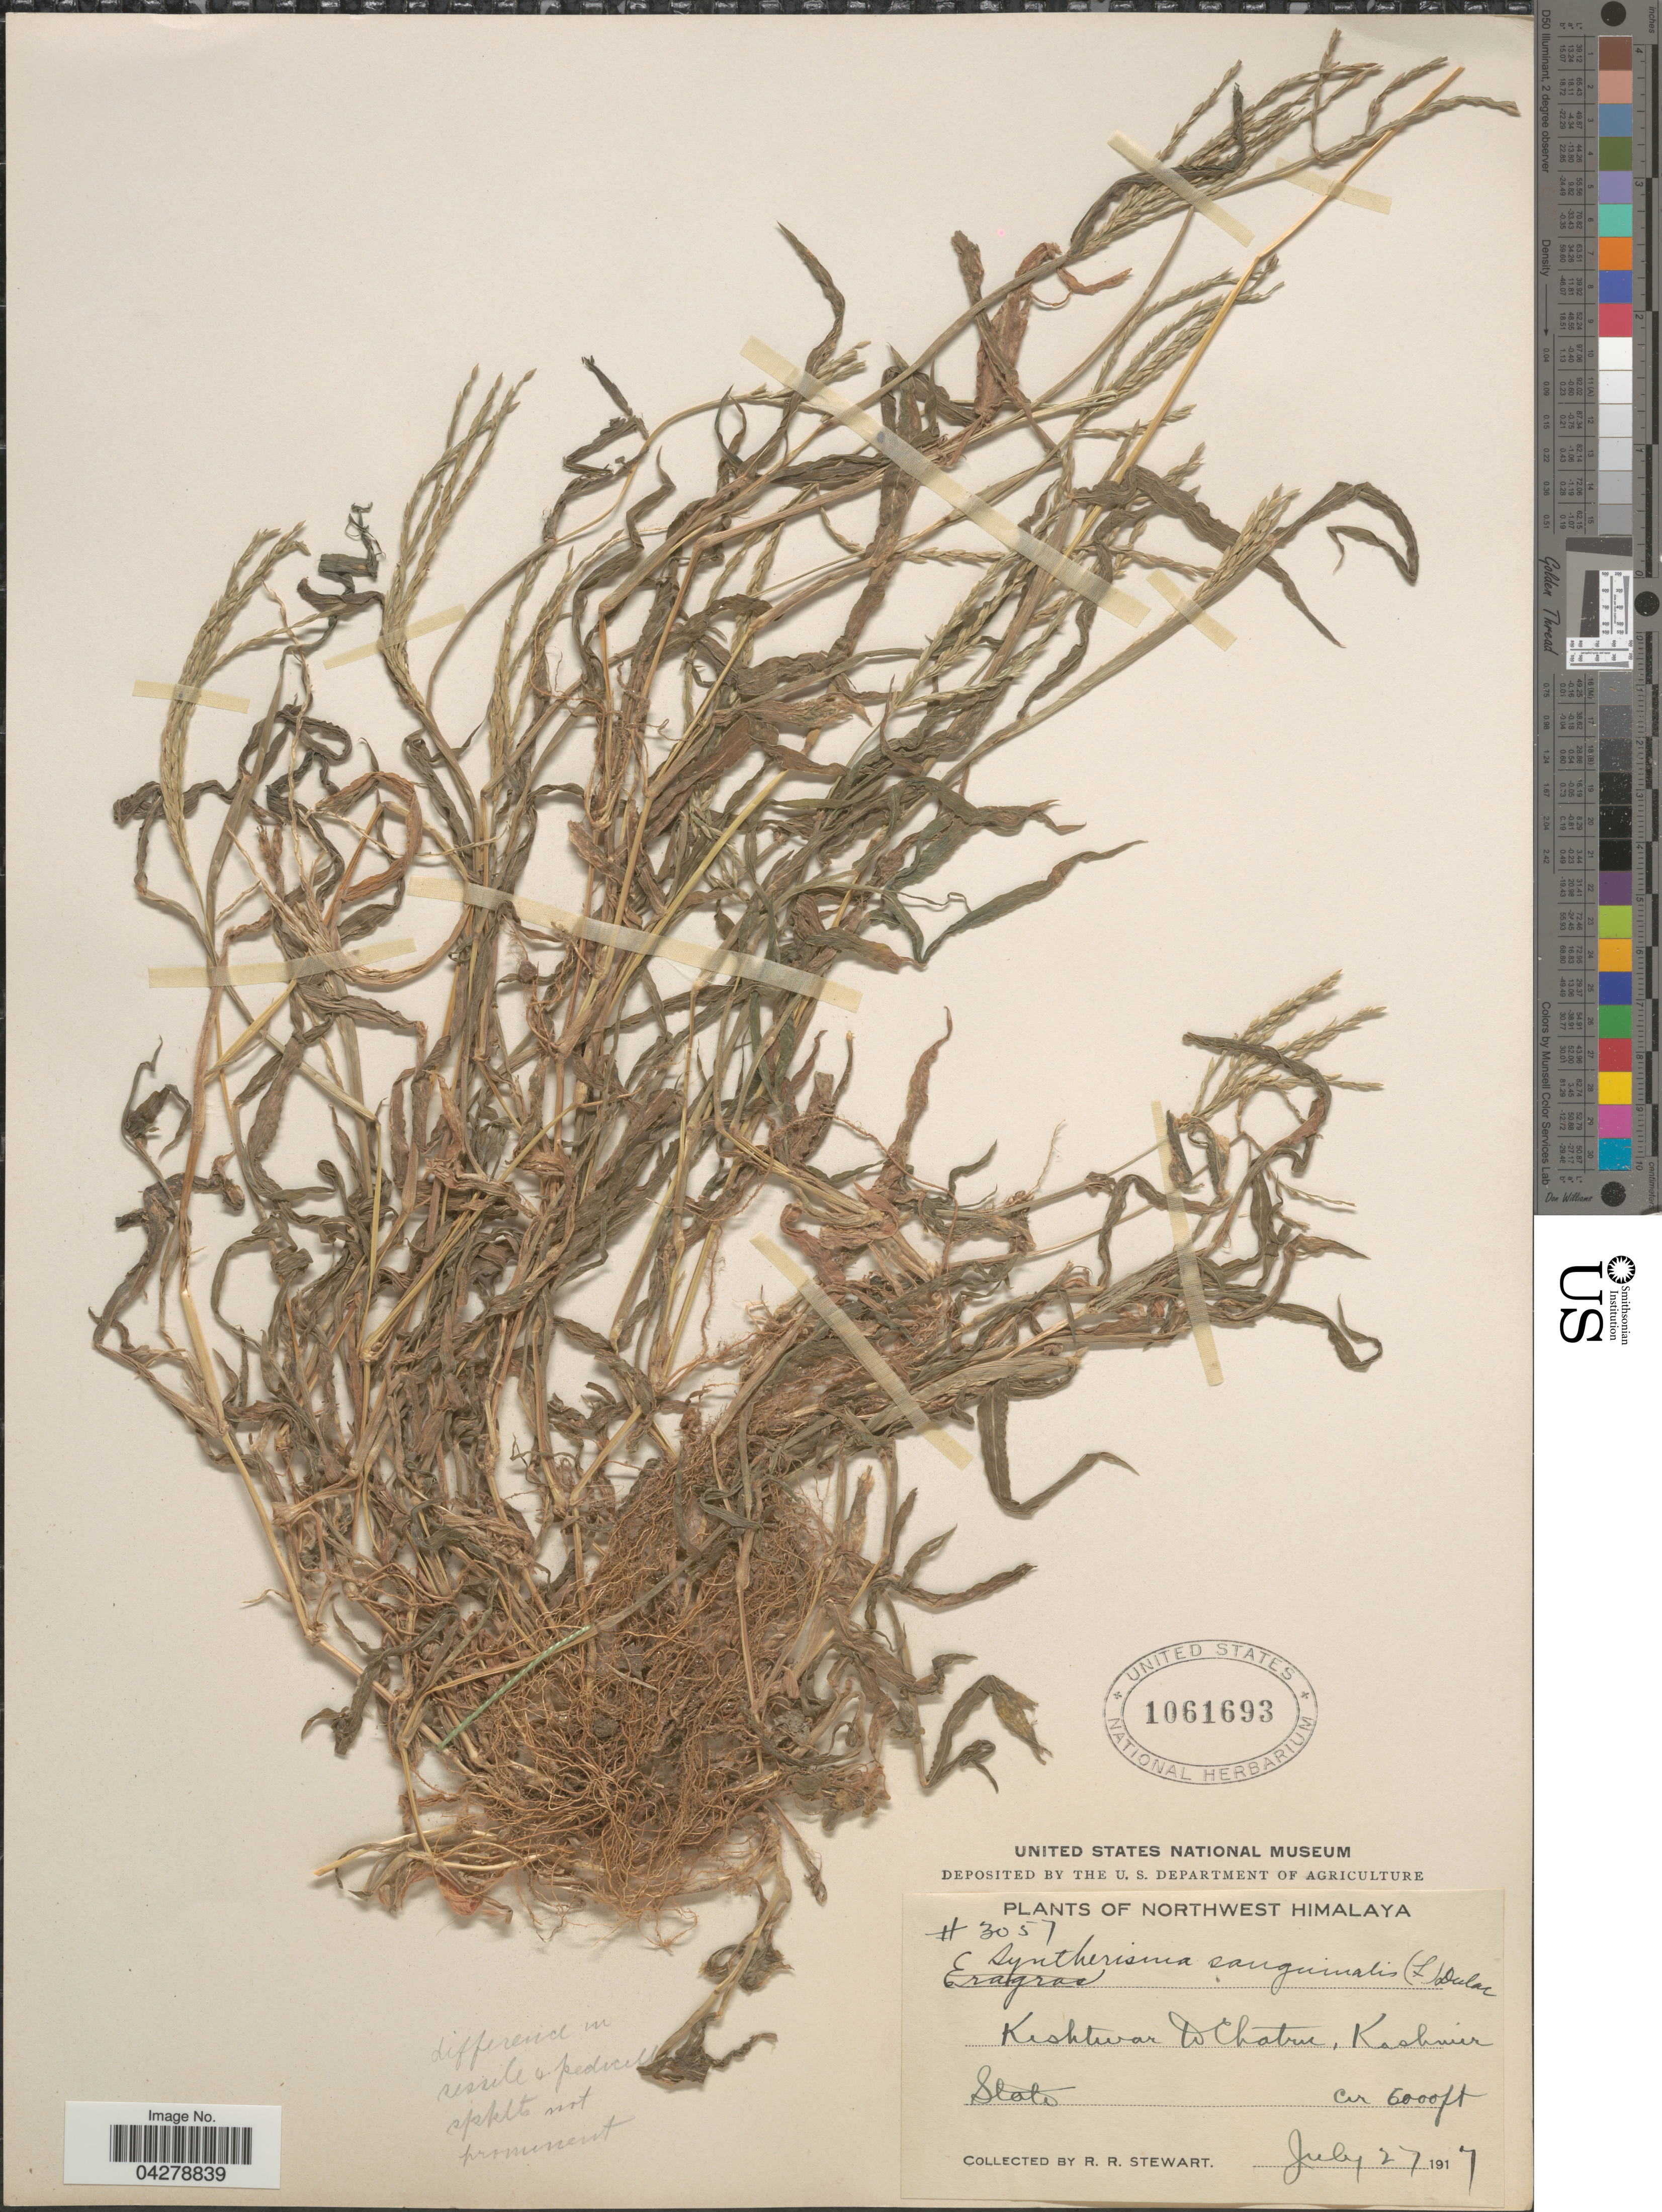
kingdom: Plantae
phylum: Tracheophyta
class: Liliopsida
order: Poales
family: Poaceae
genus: Digitaria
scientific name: Digitaria sp.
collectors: R. Stewart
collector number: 3057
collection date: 1917-07-27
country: India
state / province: Jammu and Kashmir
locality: Northwest Himalaya. Kishtwar to Chatru, Kashmir State.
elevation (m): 1829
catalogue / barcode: US 1061693